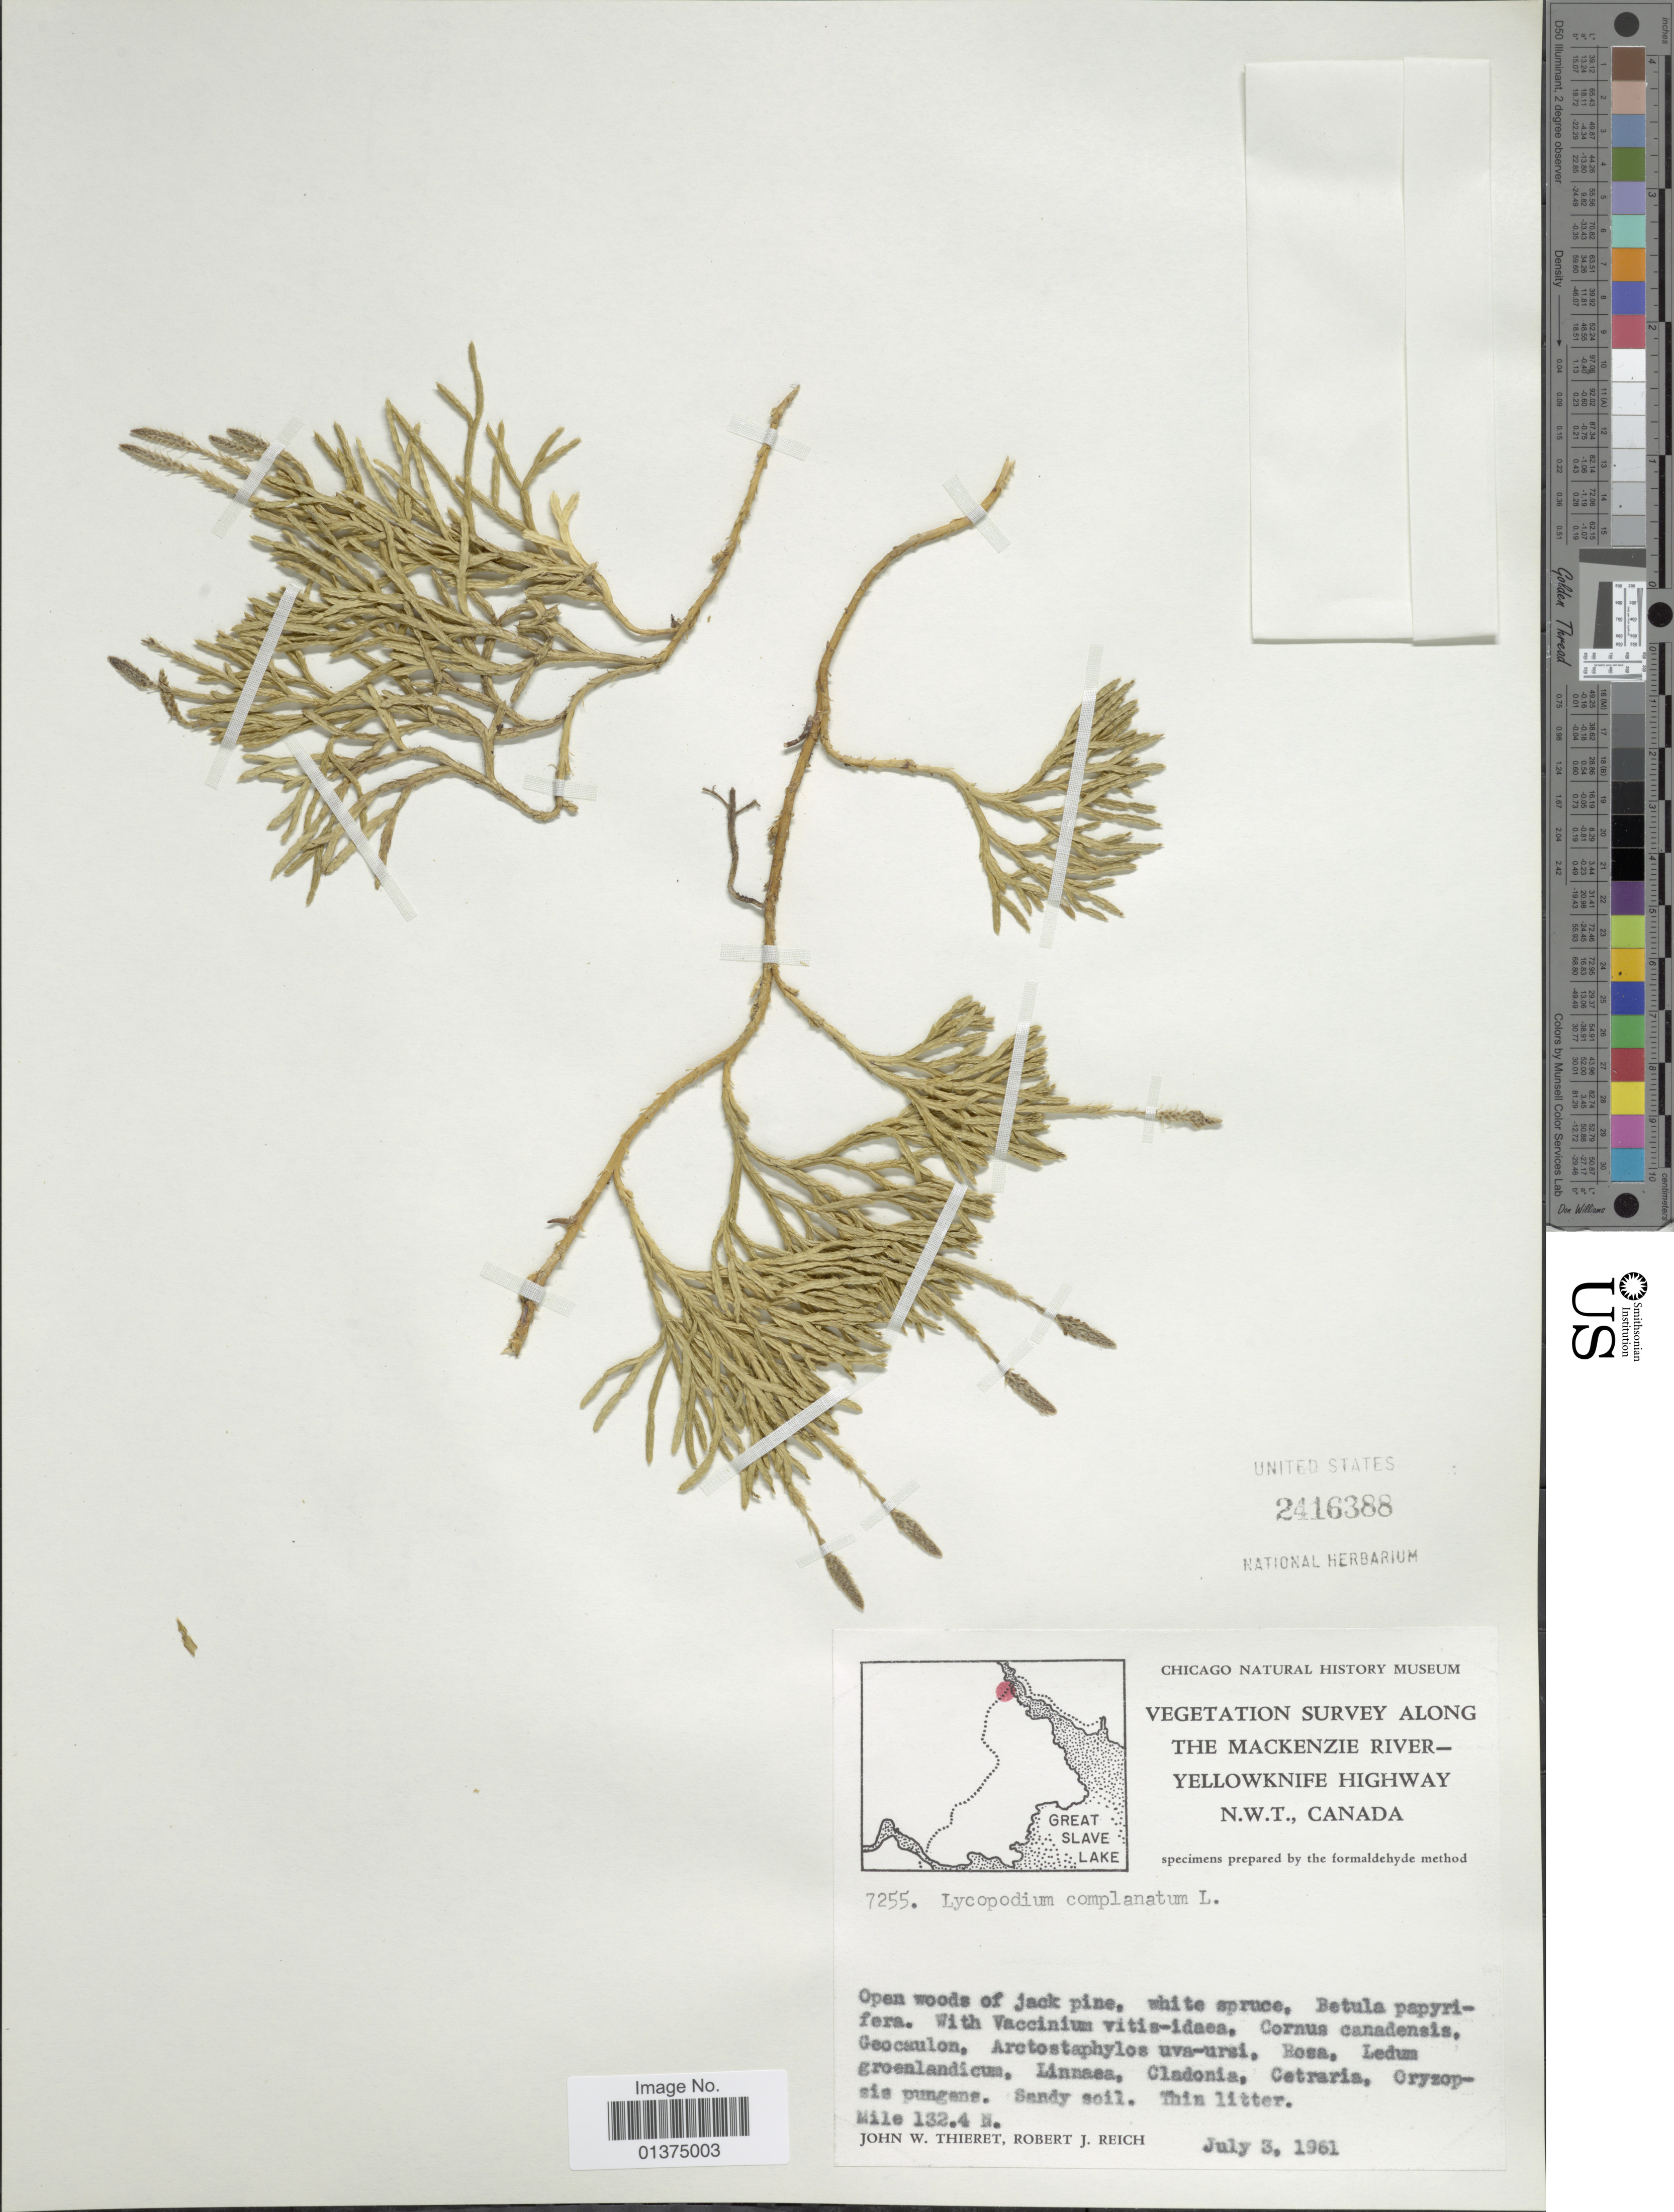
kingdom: Plantae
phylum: Tracheophyta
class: Lycopodiopsida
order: Lycopodiales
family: Lycopodiaceae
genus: Diphasiastrum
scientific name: Diphasiastrum complanatum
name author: (L.) Holub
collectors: J. W. Thieret & R. Reich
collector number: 7255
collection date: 1961-07-03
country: Canada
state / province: Northwest Territories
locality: Vegetation survey along the Mackenzie river- Yellowknife Highway, Mile 132.4 N.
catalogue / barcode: US 2416388